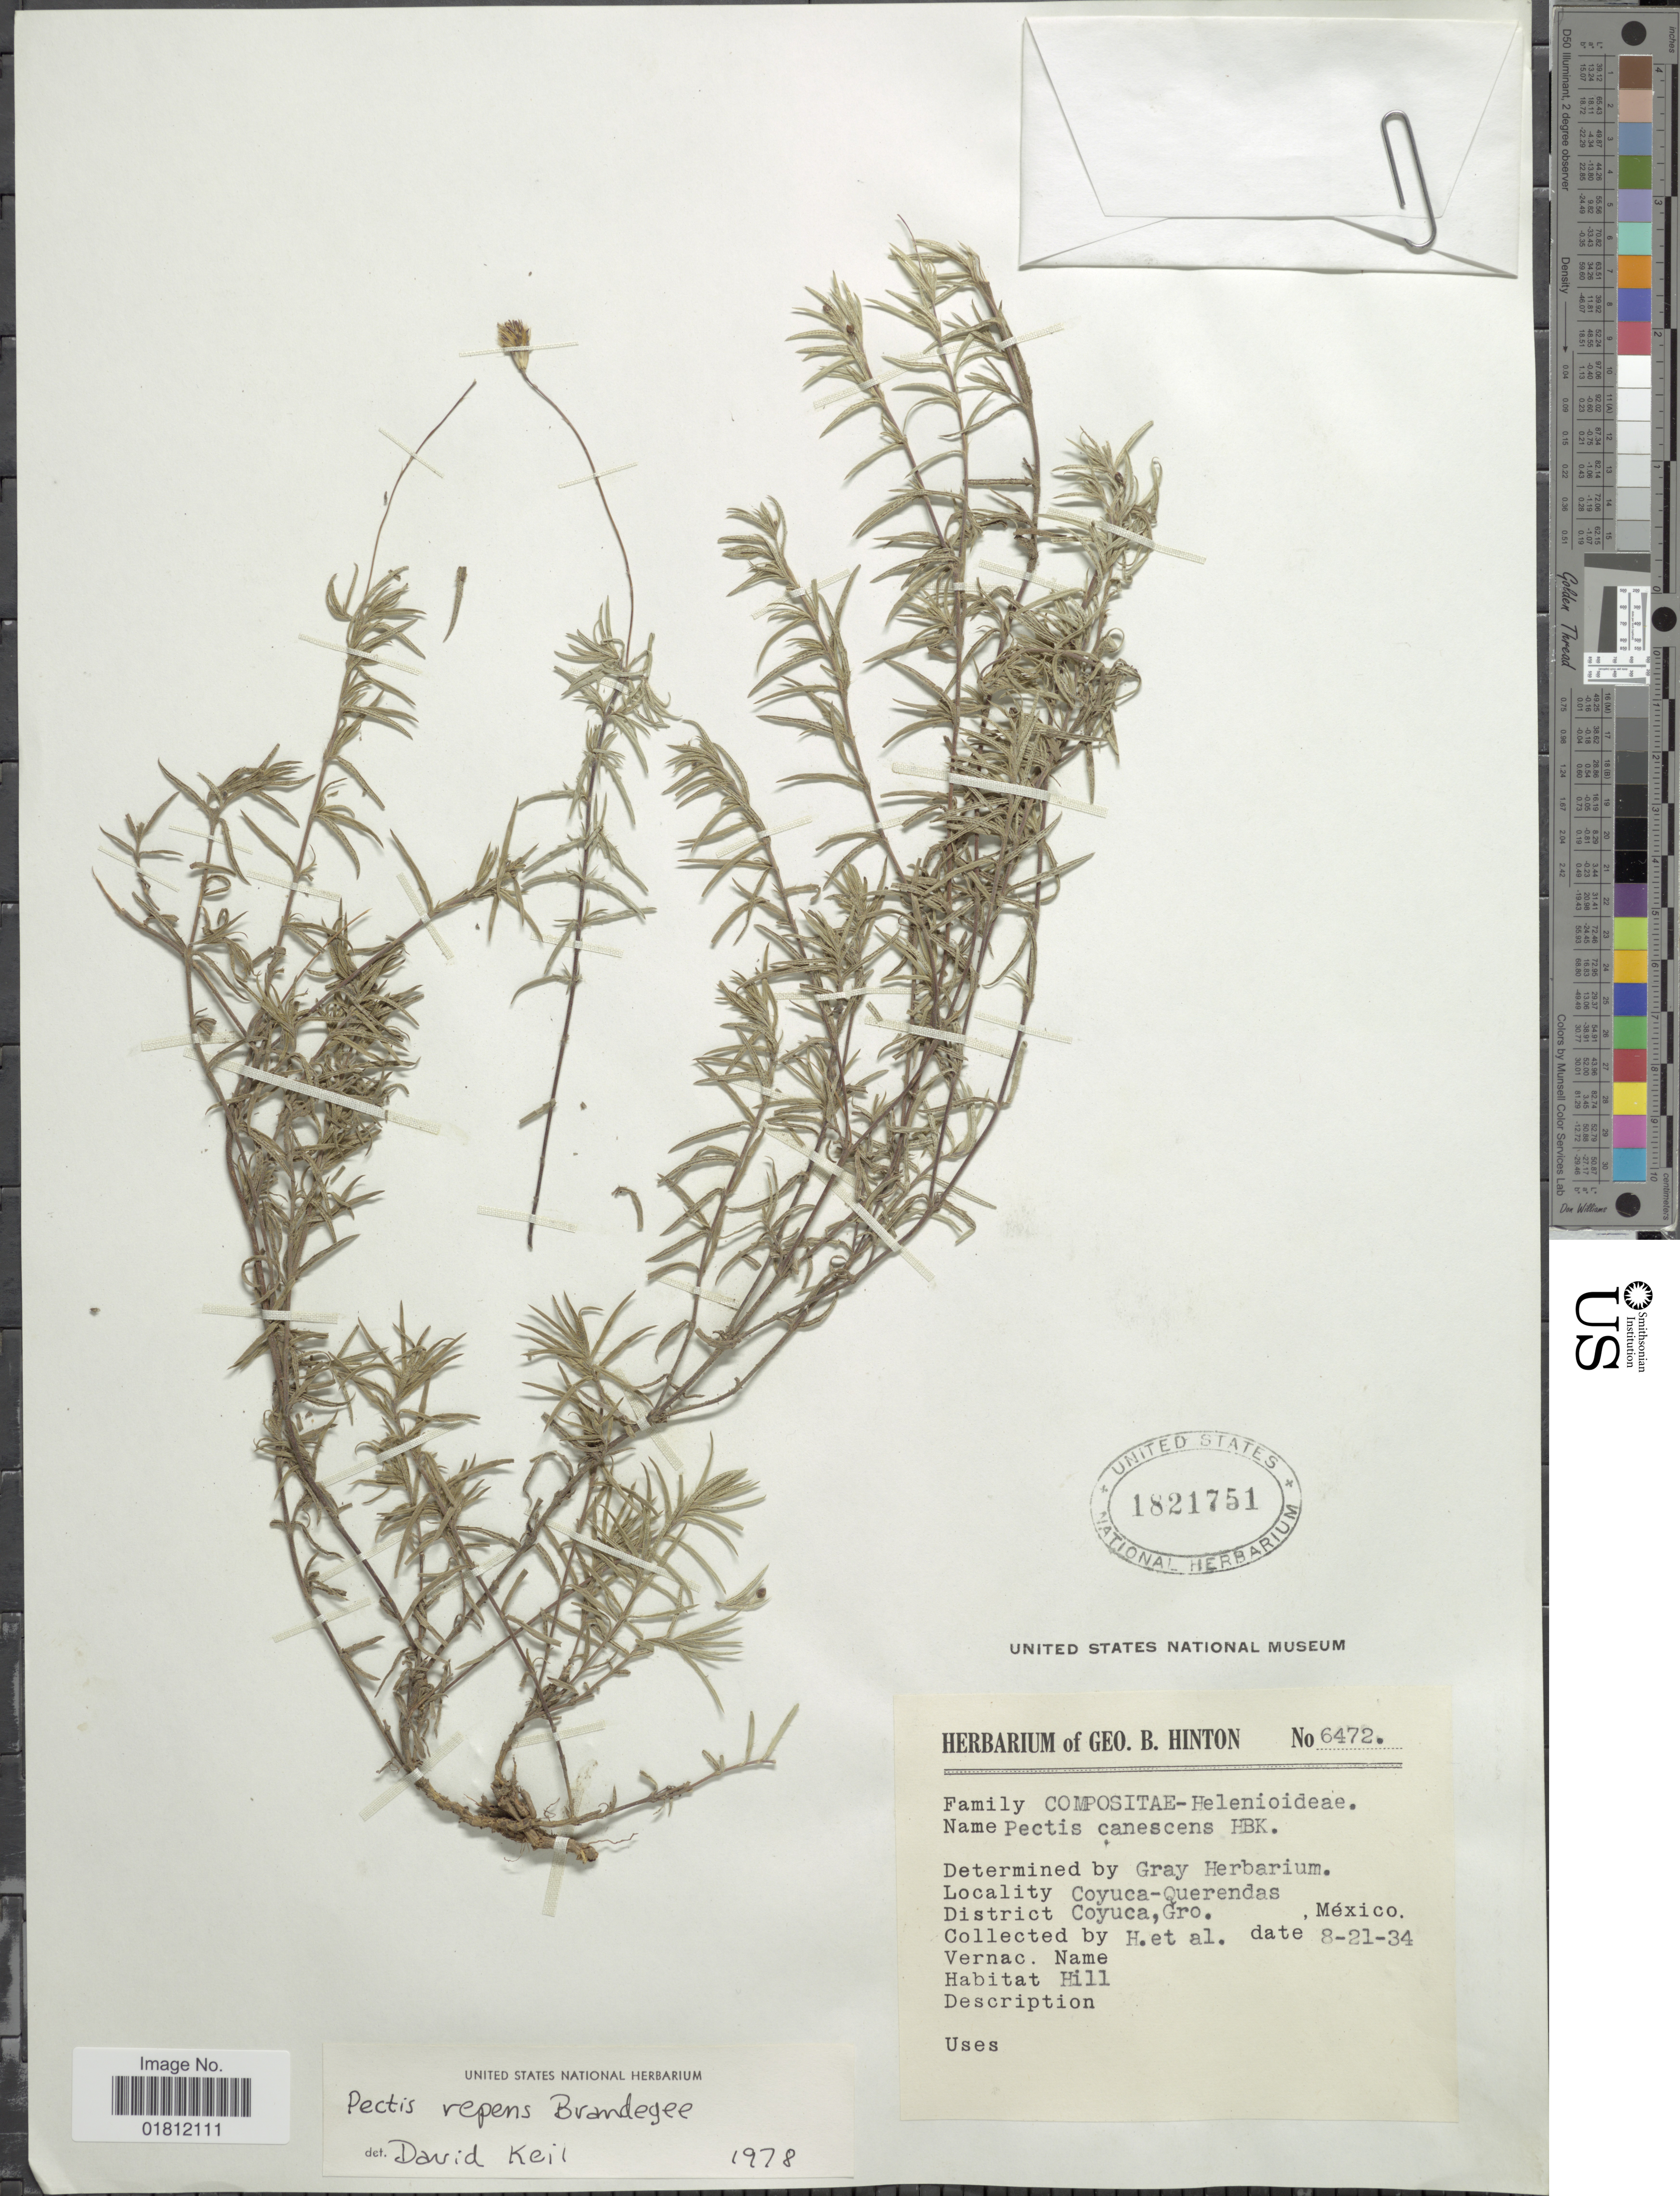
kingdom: Plantae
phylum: Tracheophyta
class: Magnoliopsida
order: Asterales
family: Asteraceae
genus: Pectis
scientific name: Pectis repens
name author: Brandegee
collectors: G. B. Hinton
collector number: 6472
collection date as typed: Transcribed d/m/y: 21/8/34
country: Mexico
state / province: Guerrero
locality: Coyuca-Querendas, Coyuca Gro. Mexico.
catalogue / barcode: US 1821751